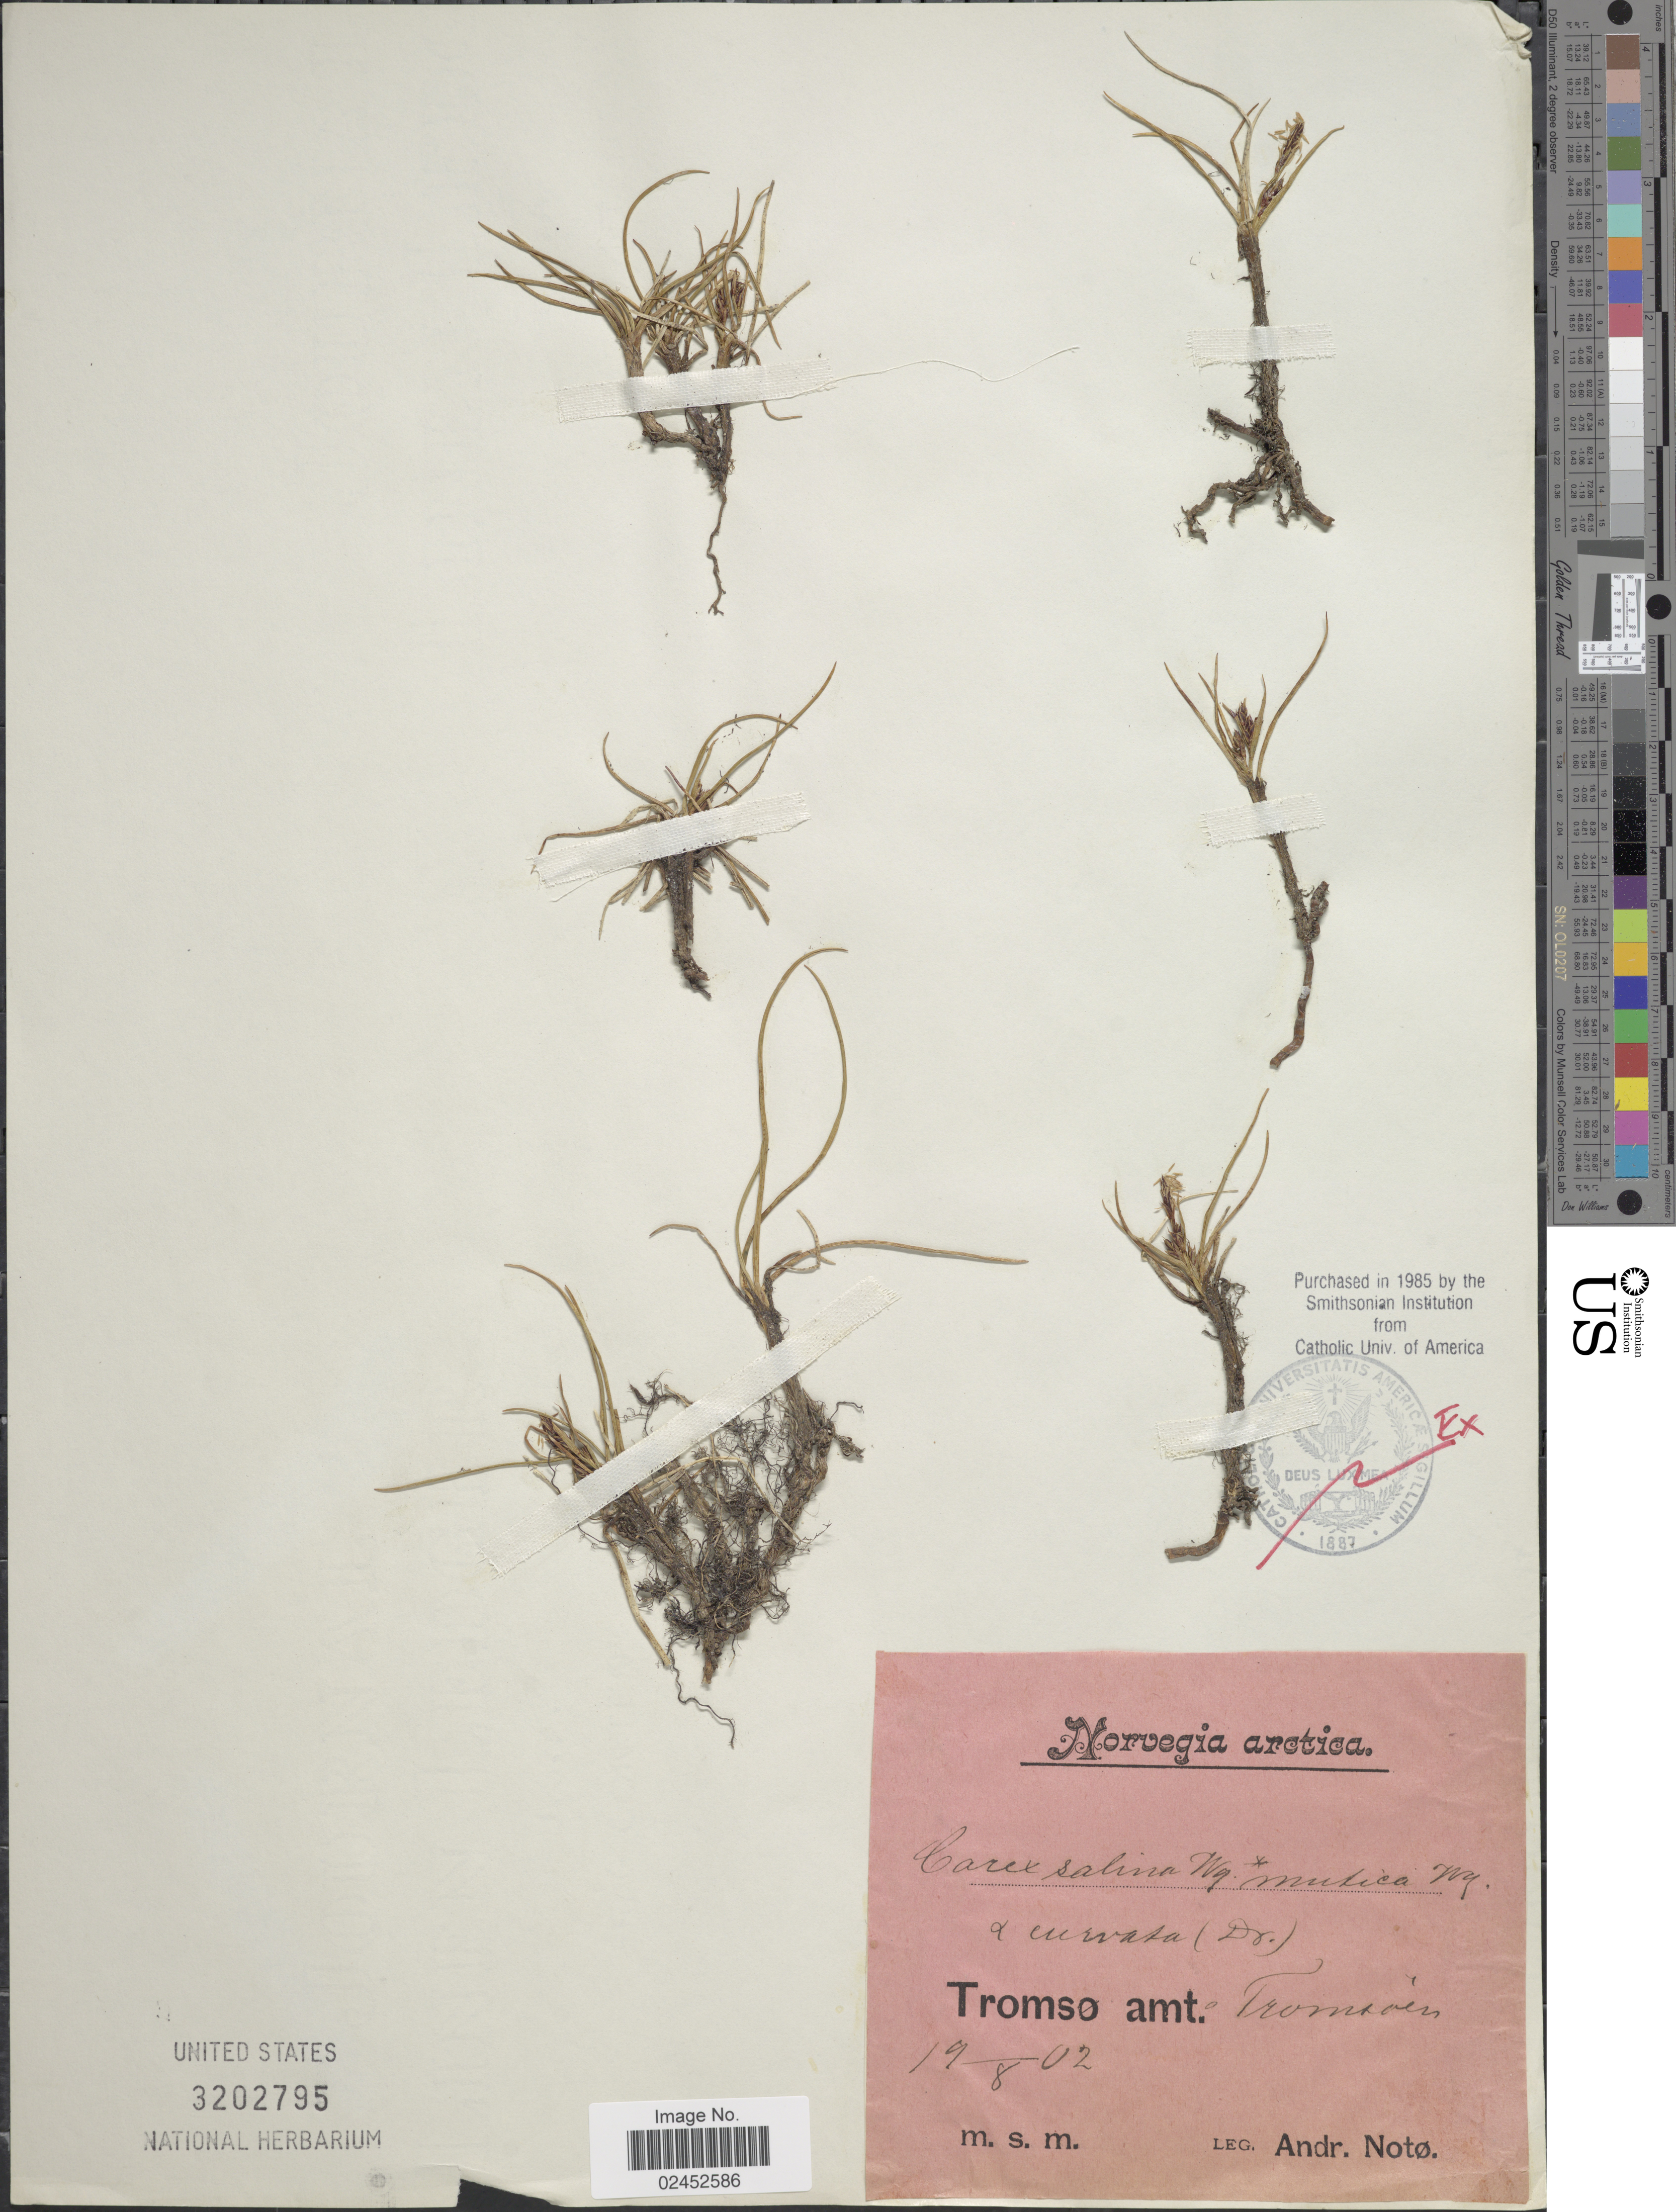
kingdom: Plantae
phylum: Tracheophyta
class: Liliopsida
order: Poales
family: Cyperaceae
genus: Carex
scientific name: Carex salina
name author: Wahlenb.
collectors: A. Noto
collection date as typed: Transcribed d/m/y: 19/8/2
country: Norway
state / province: Troms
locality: Norvegia arctica, Tromsø amt. Tromsoen.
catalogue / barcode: US 3202795